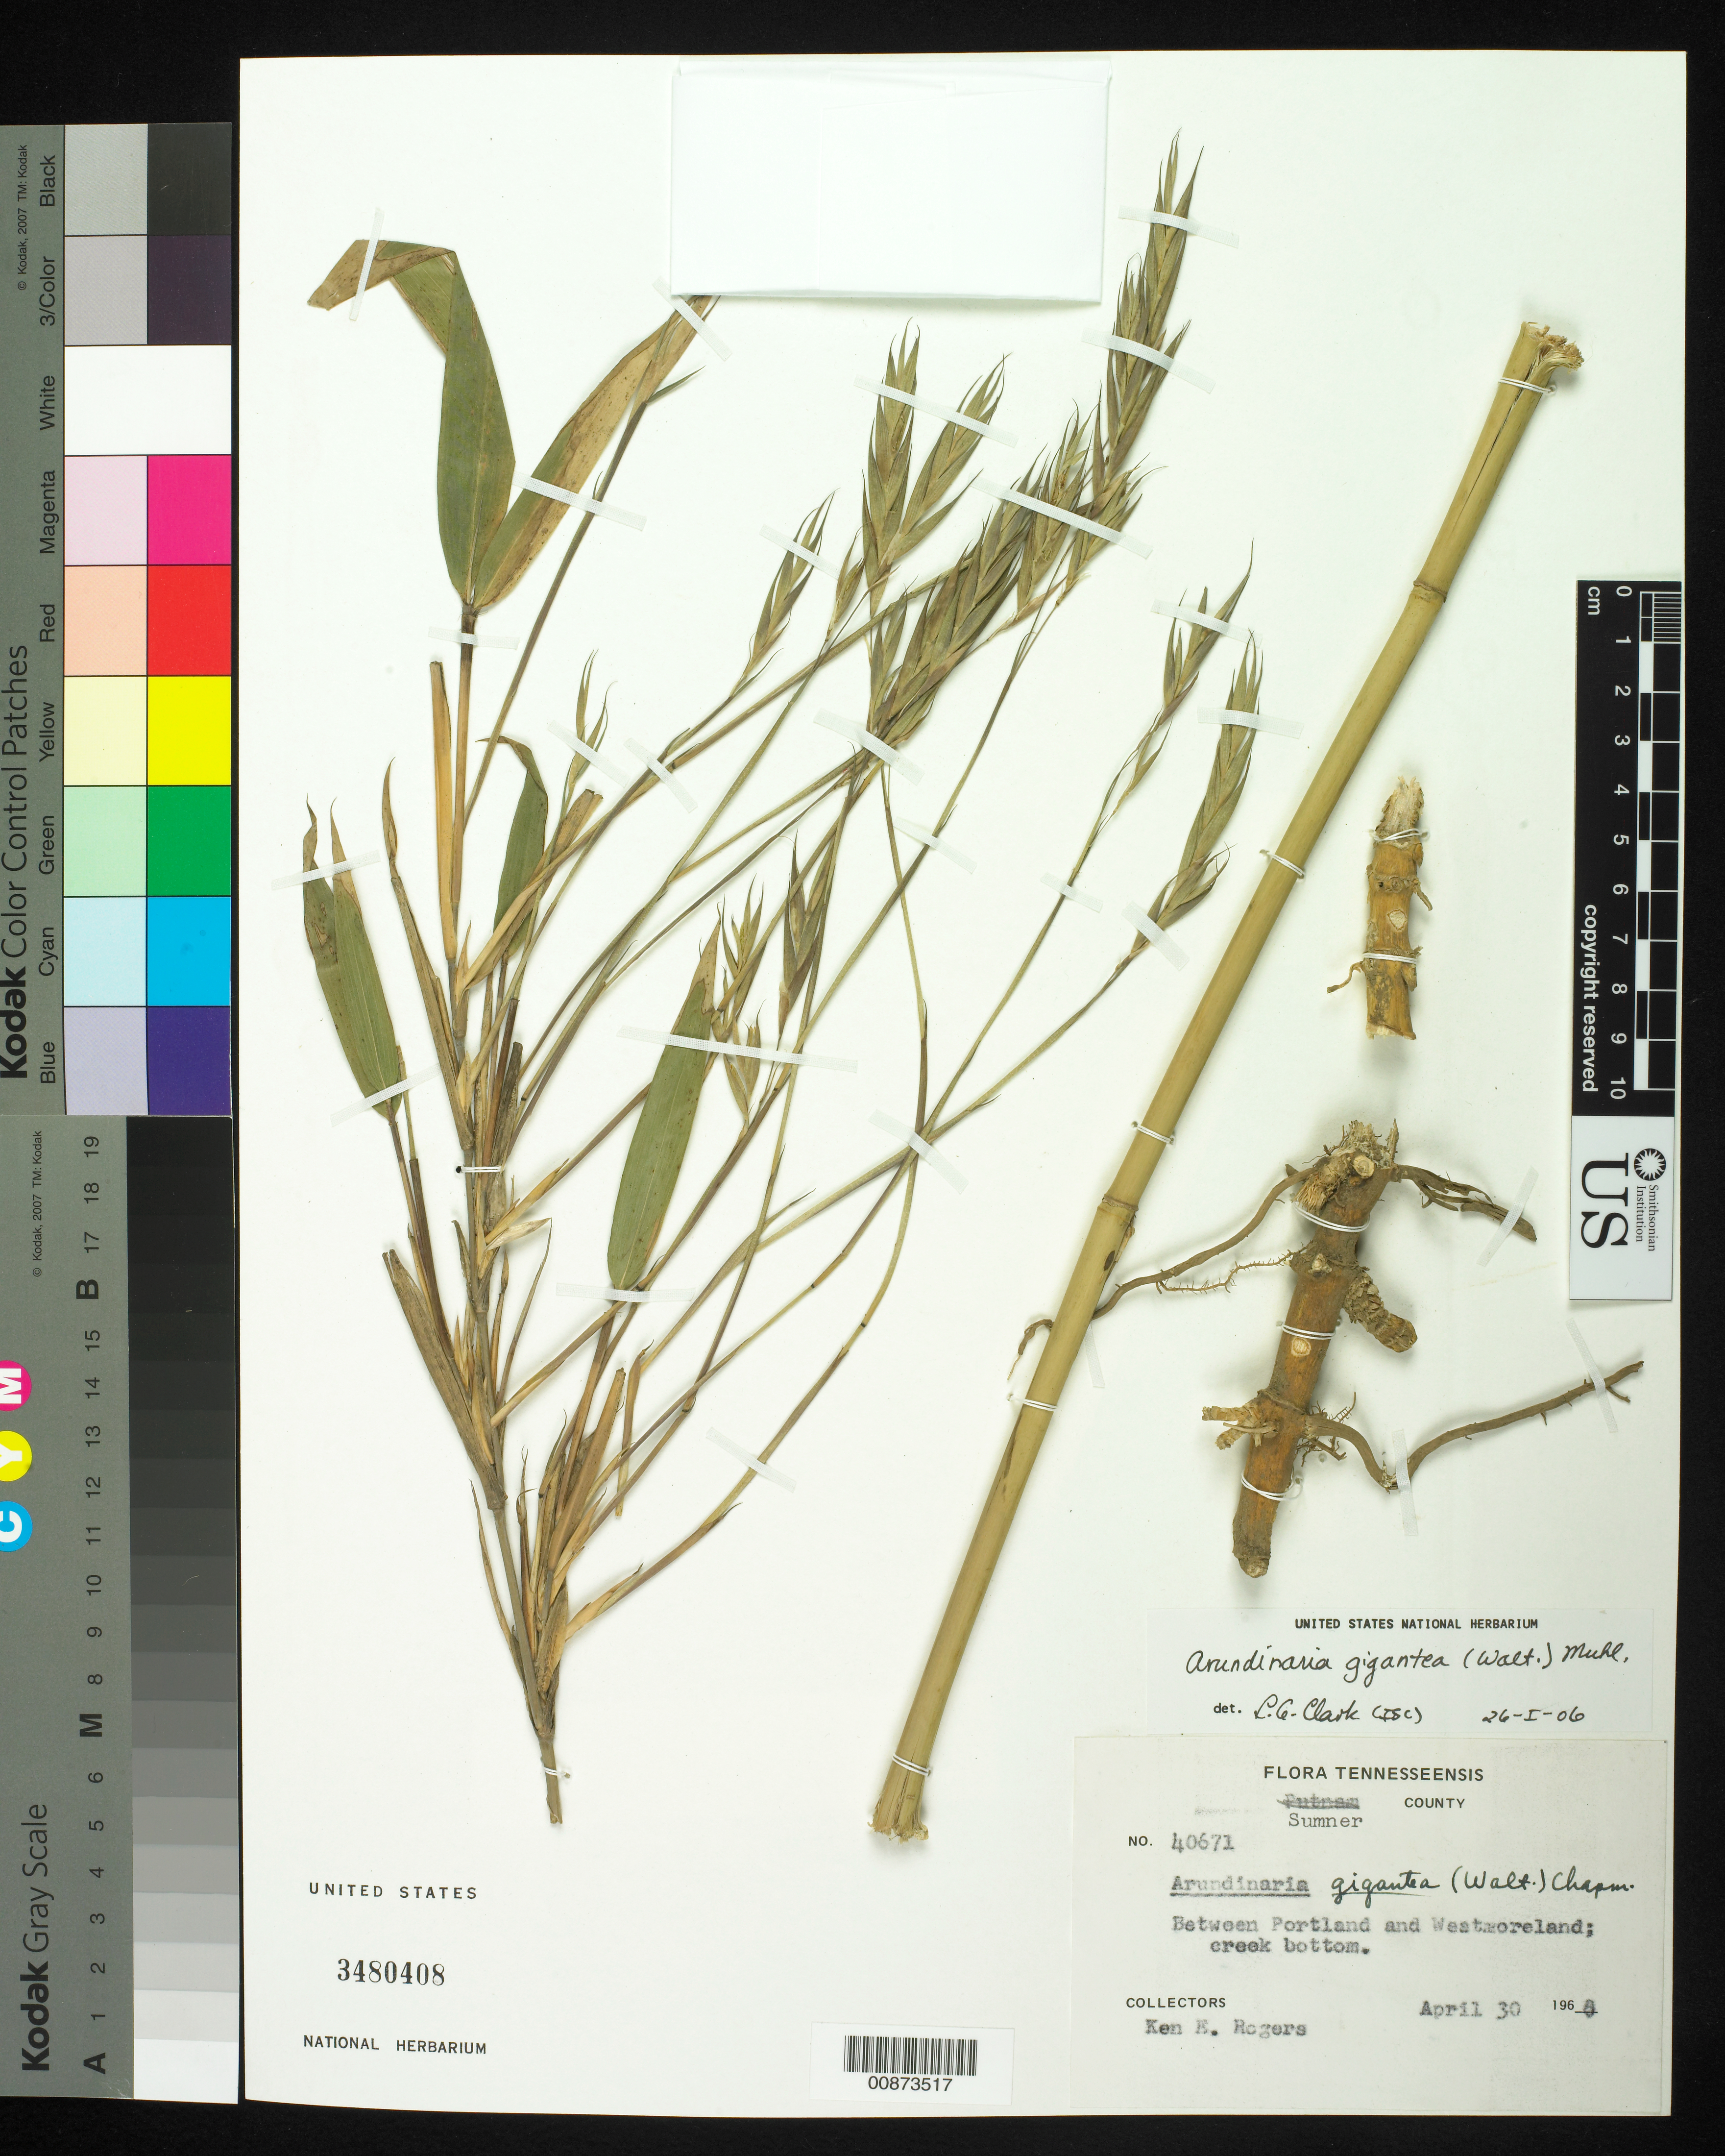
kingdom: Plantae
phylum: Tracheophyta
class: Liliopsida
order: Poales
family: Poaceae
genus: Arundinaria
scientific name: Arundinaria gigantea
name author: (Walter) Muhl.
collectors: K. Rogers et al.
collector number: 40671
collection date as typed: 30 Apr 1968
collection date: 1968-04-30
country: United States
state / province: Tennessee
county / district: Sumner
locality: Between Portland and Westmoreland.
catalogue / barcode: US 3480408